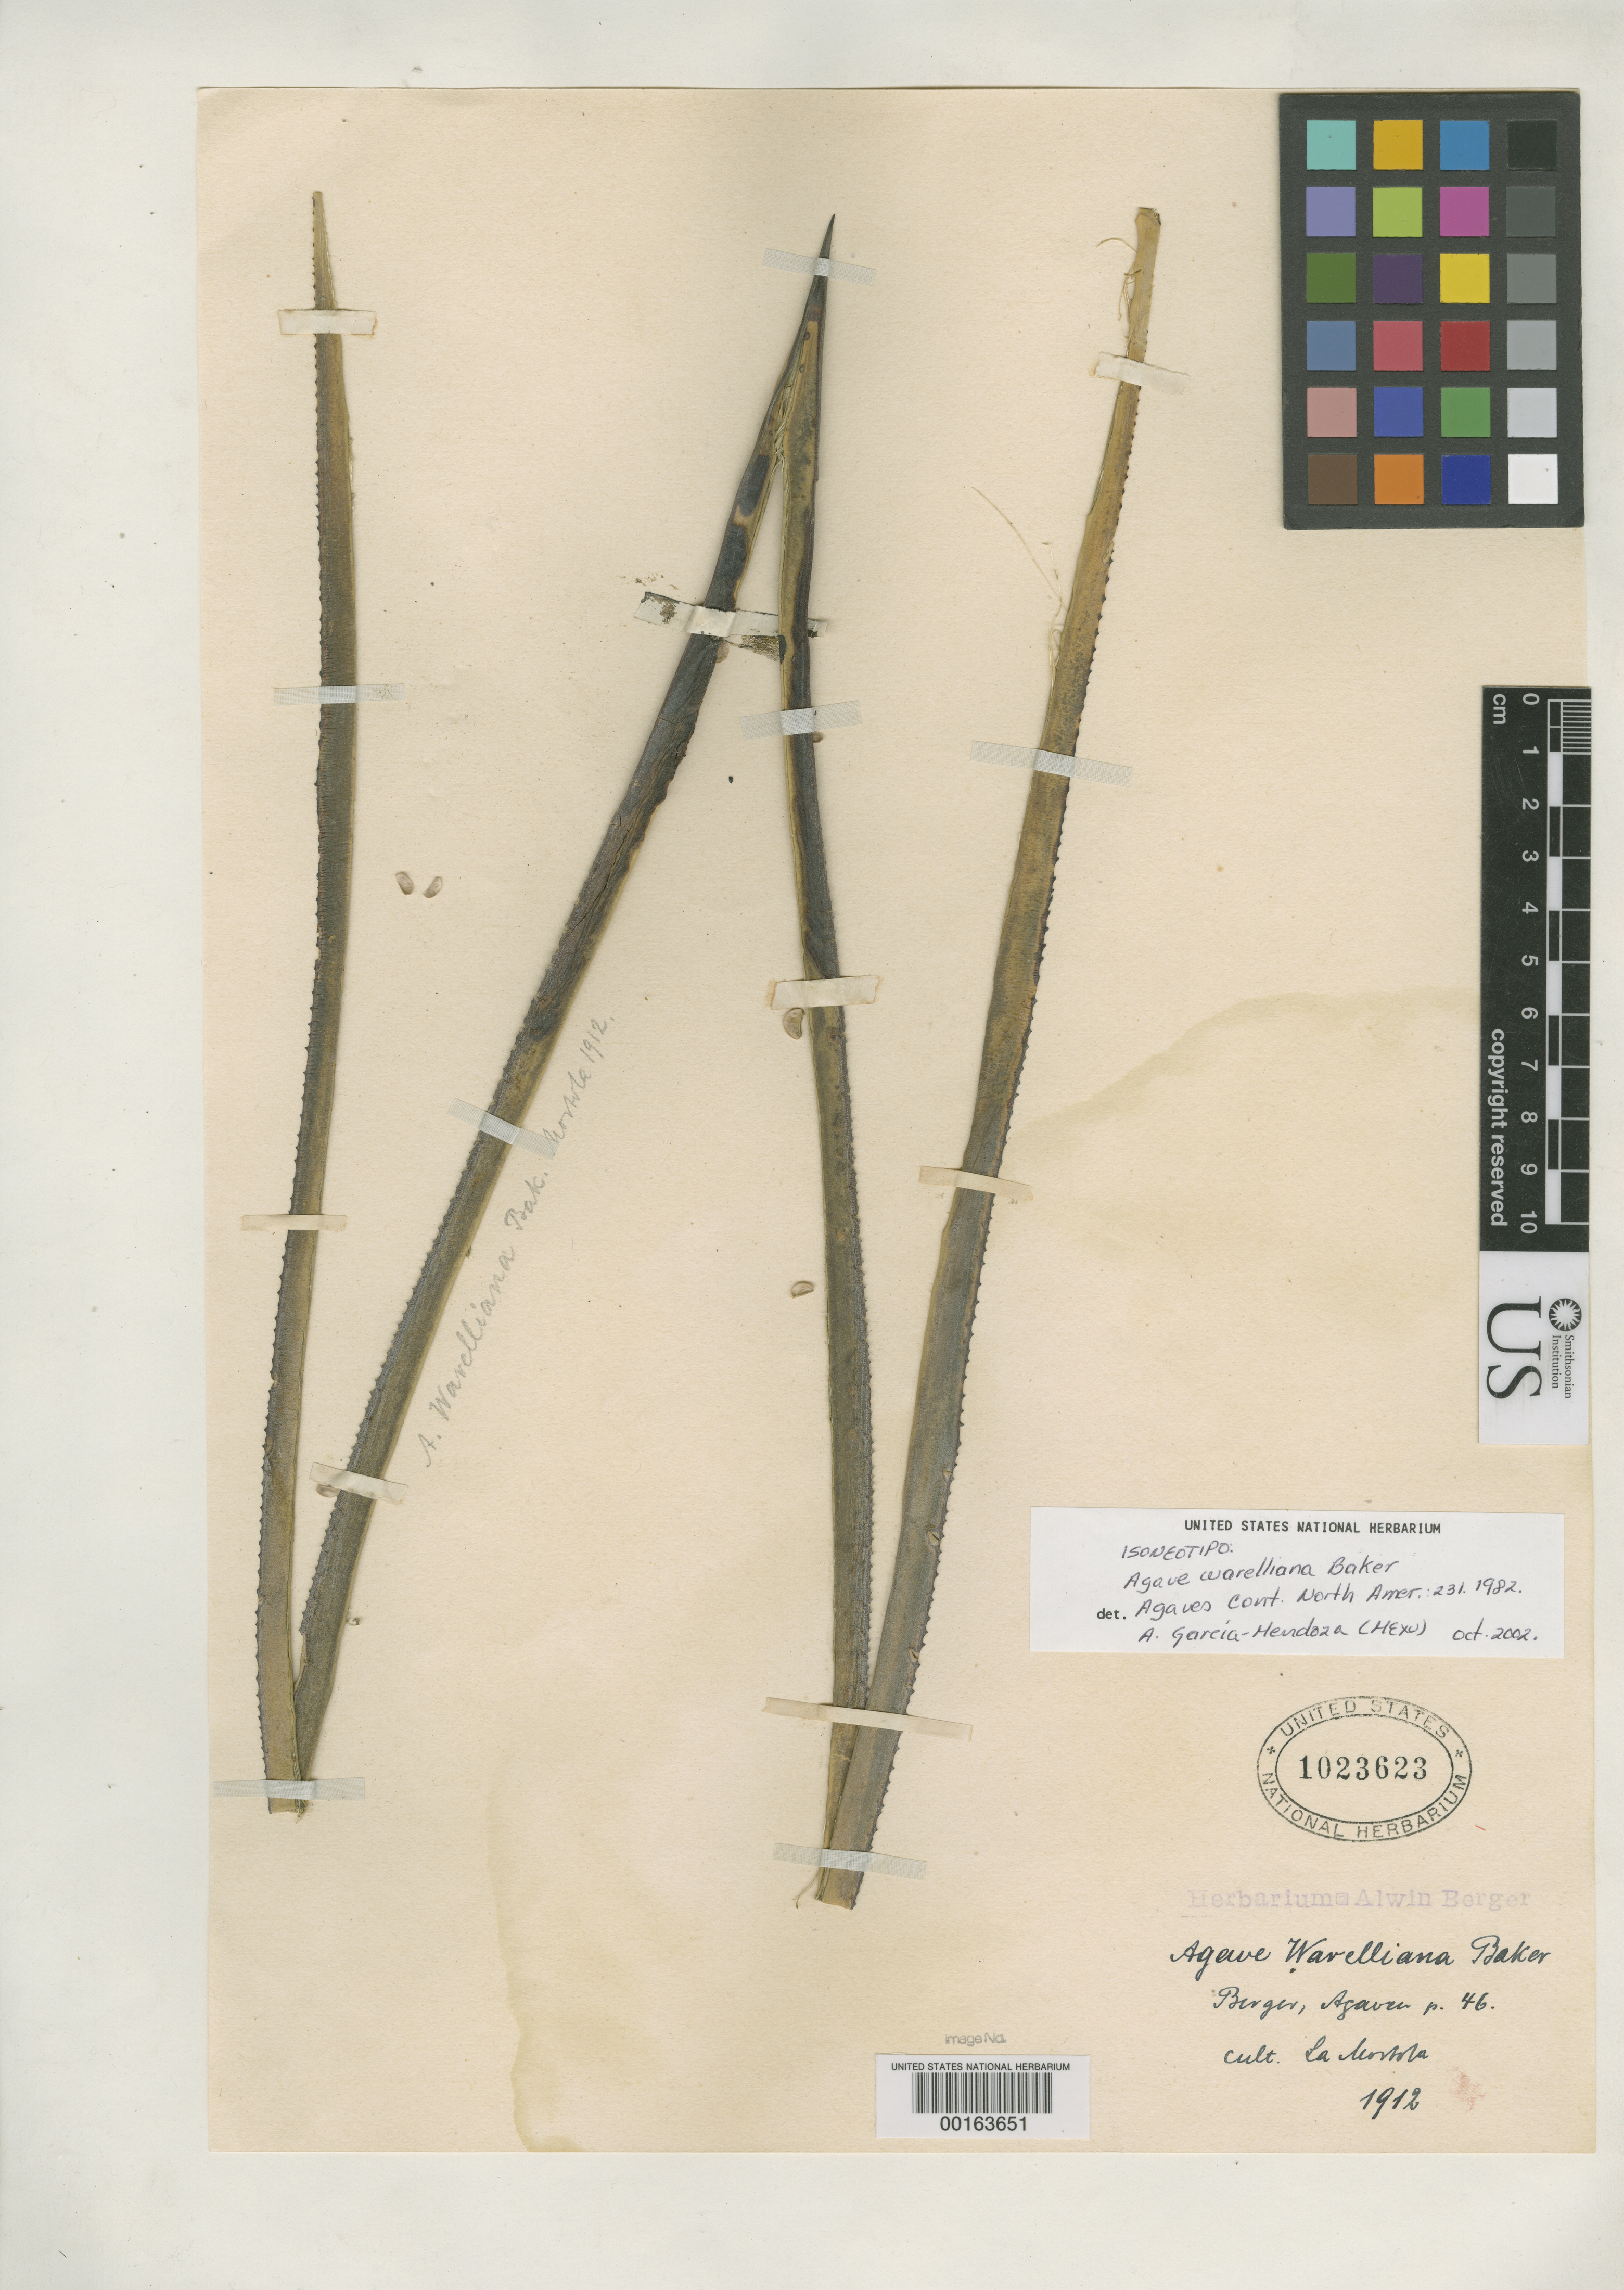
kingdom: Plantae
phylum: Tracheophyta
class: Liliopsida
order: Asparagales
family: Asparagaceae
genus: Agave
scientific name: Agave warelliana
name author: Baker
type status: Isoneotype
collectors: A. Berger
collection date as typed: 21 Apr 1912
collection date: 1912-04-21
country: Italy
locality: Cultivated at Mórtola Bot. Gard.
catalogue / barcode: US 1023623